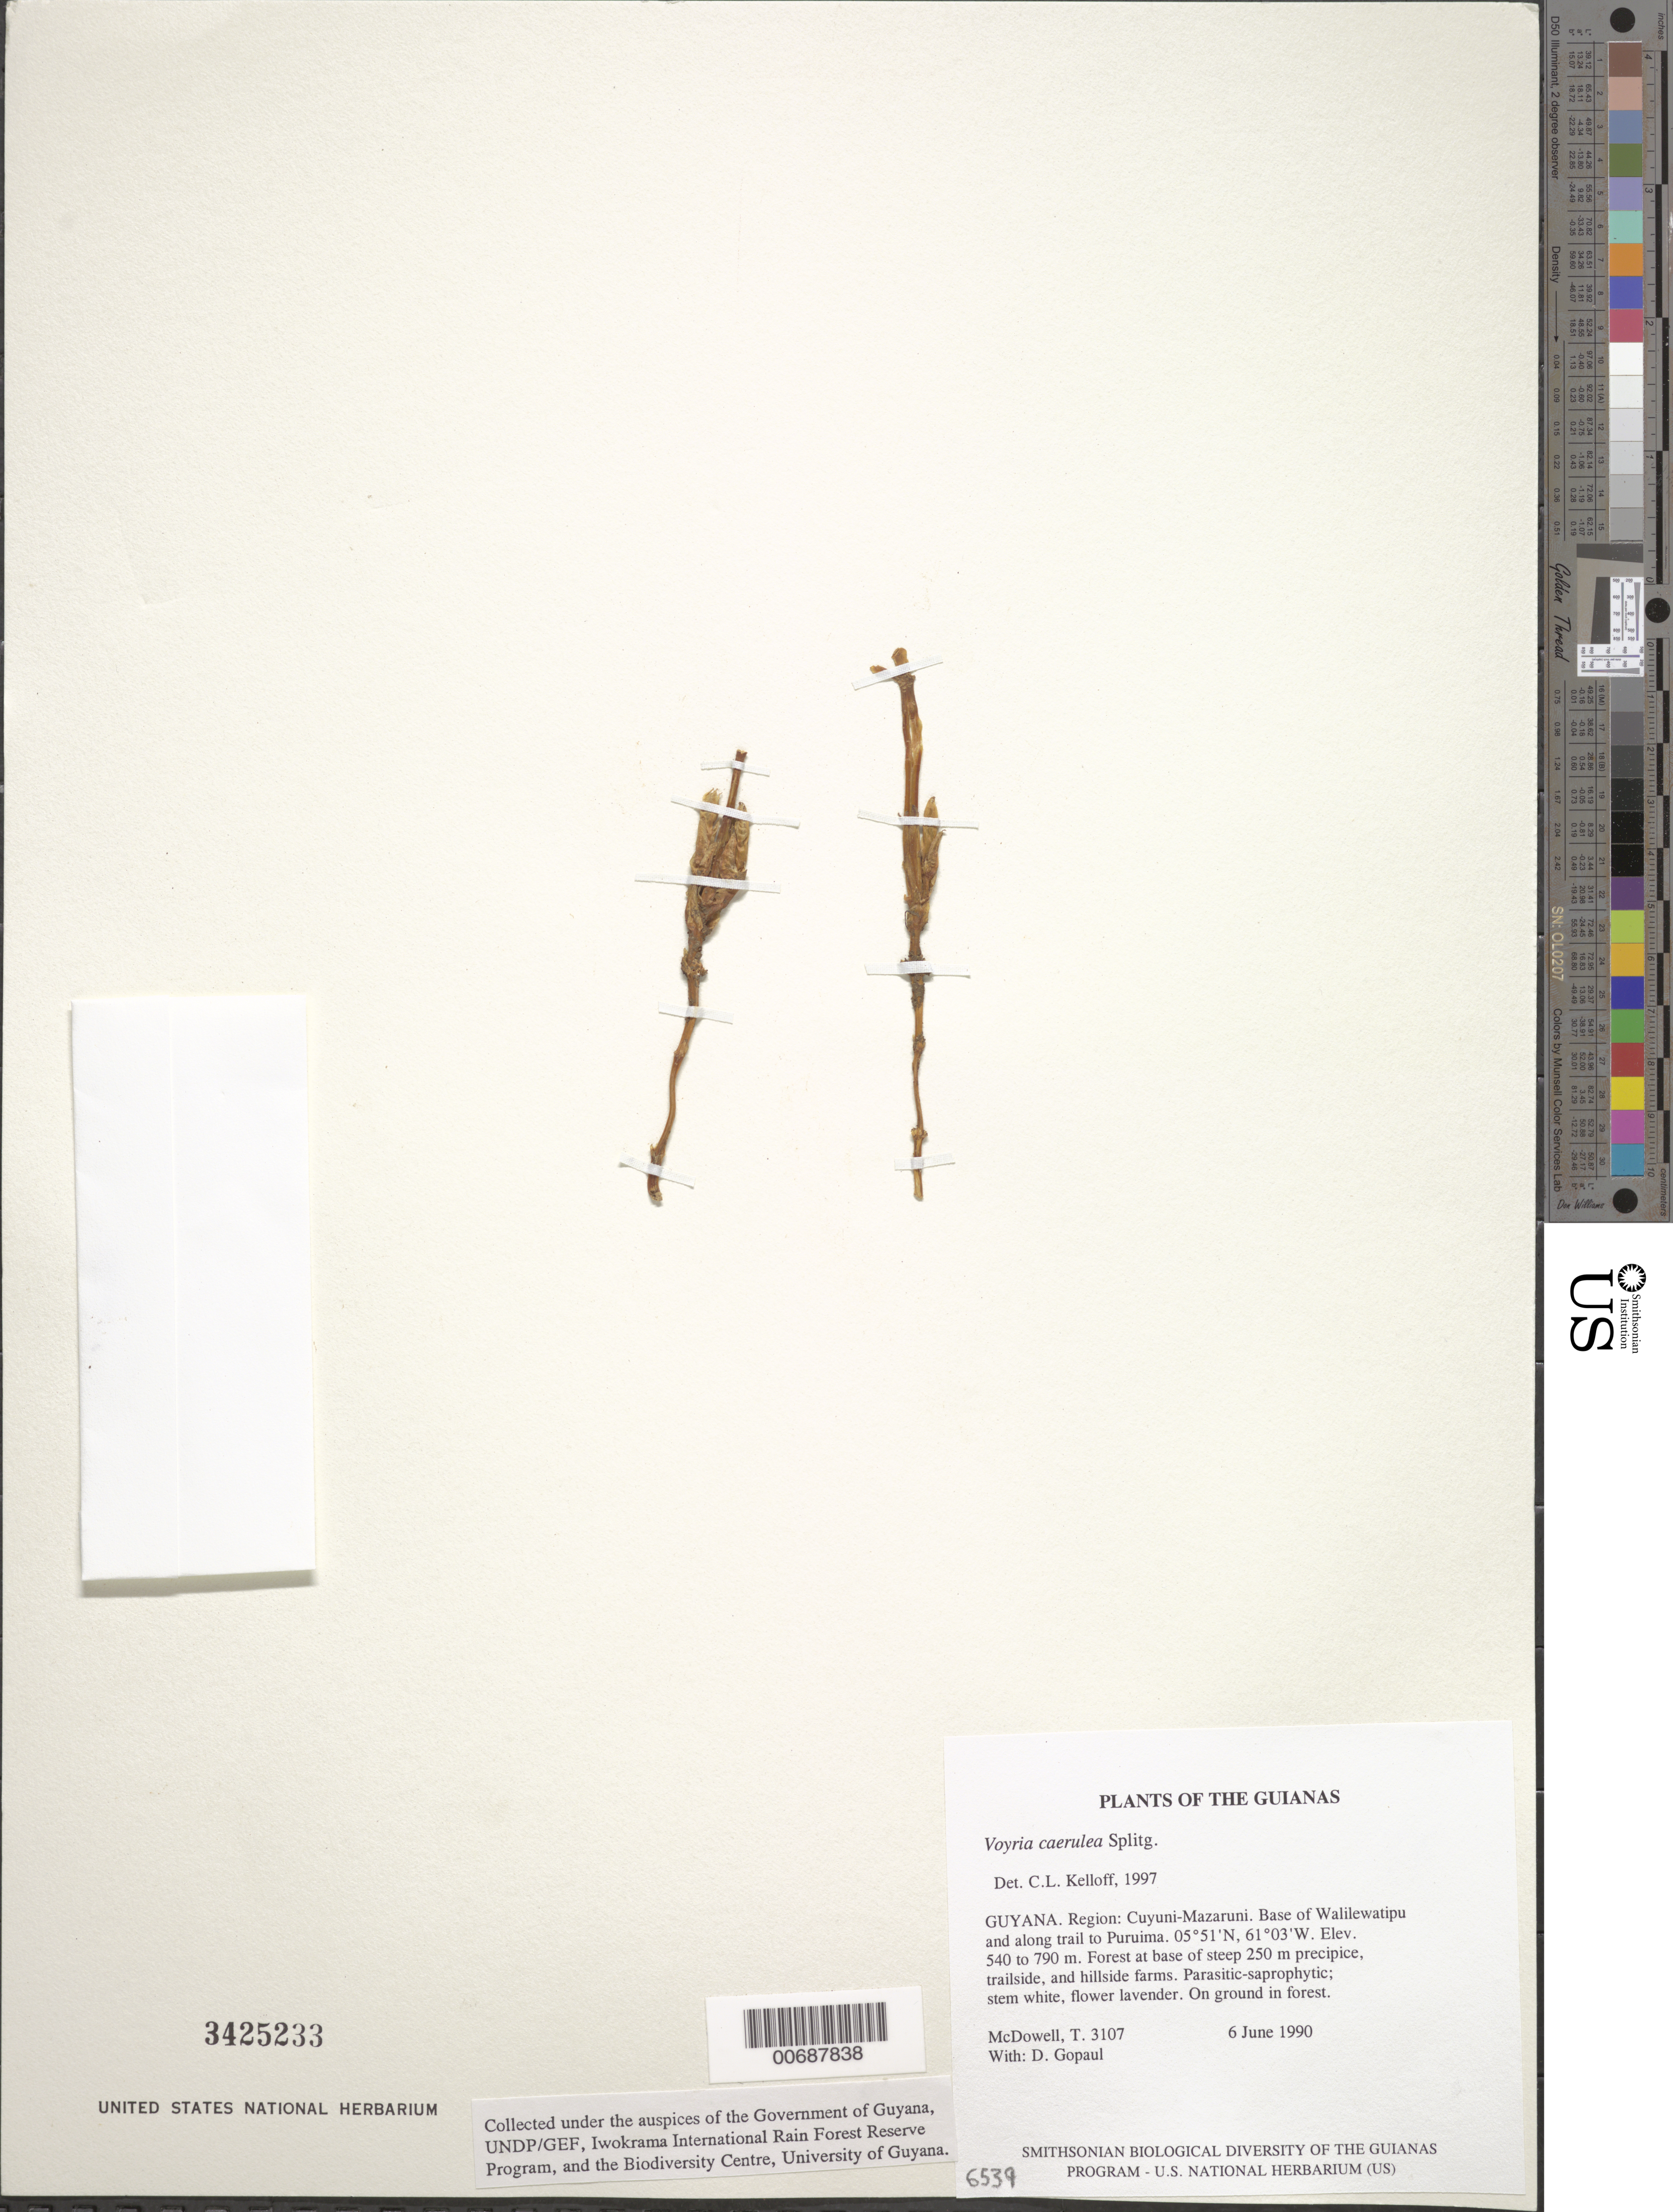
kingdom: Plantae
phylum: Tracheophyta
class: Magnoliopsida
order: Gentianales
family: Gentianaceae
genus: Voyria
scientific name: Voyria caerulea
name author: Aubl.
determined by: Kelloff, Carol L., (US), Smithsonian Institution - National Museum of Natural History (UNITED STATES)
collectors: T. McDowell, D. Hughs & D. Gopaul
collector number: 3107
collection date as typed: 6 June 1990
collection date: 1990-06-06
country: Guyana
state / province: Cuyuni-Mazaruni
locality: Base of Walilewatipu and along trail to Paruima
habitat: Forest at base of steep 250 m precipice, trailside, and hillside farms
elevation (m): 540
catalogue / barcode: US 3425233